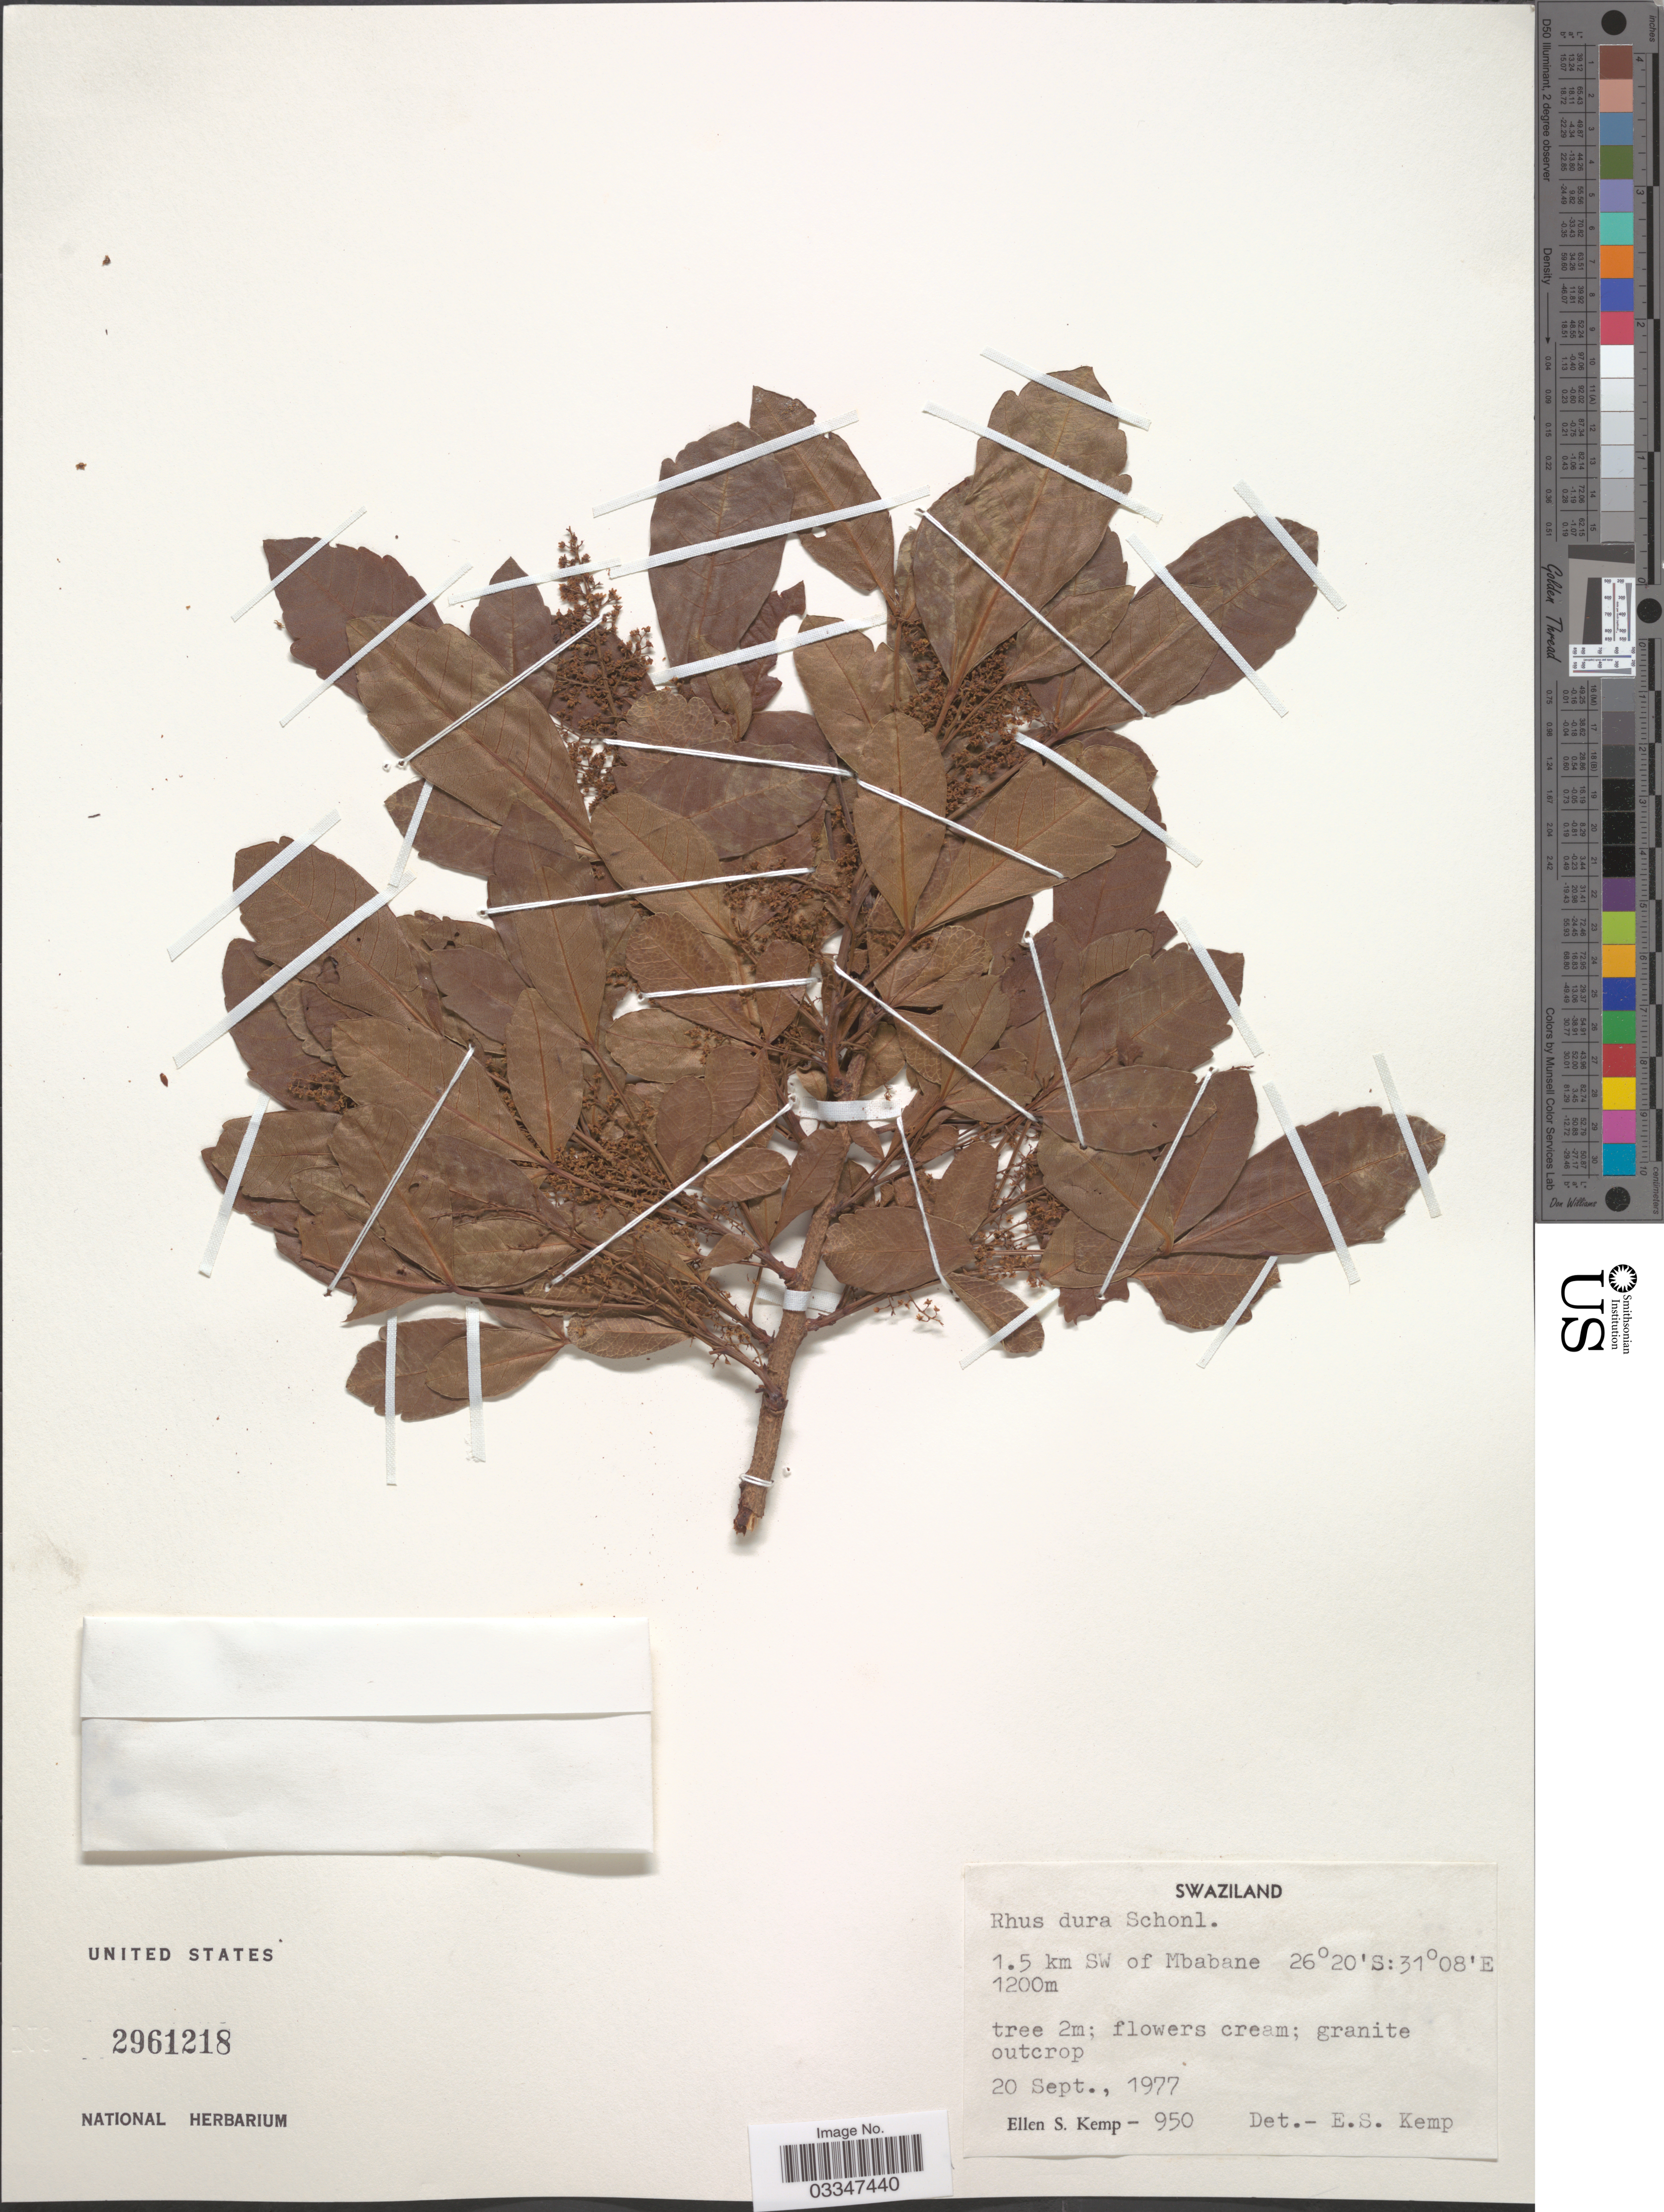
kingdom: Plantae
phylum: Tracheophyta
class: Magnoliopsida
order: Sapindales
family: Anacardiaceae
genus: Rhus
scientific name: Rhus dura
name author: Schönland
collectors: E. S. Kemp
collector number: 950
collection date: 1977-09-20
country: Eswatini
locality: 1.5 km SW of Mbabane.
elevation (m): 1200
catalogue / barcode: US 2961218